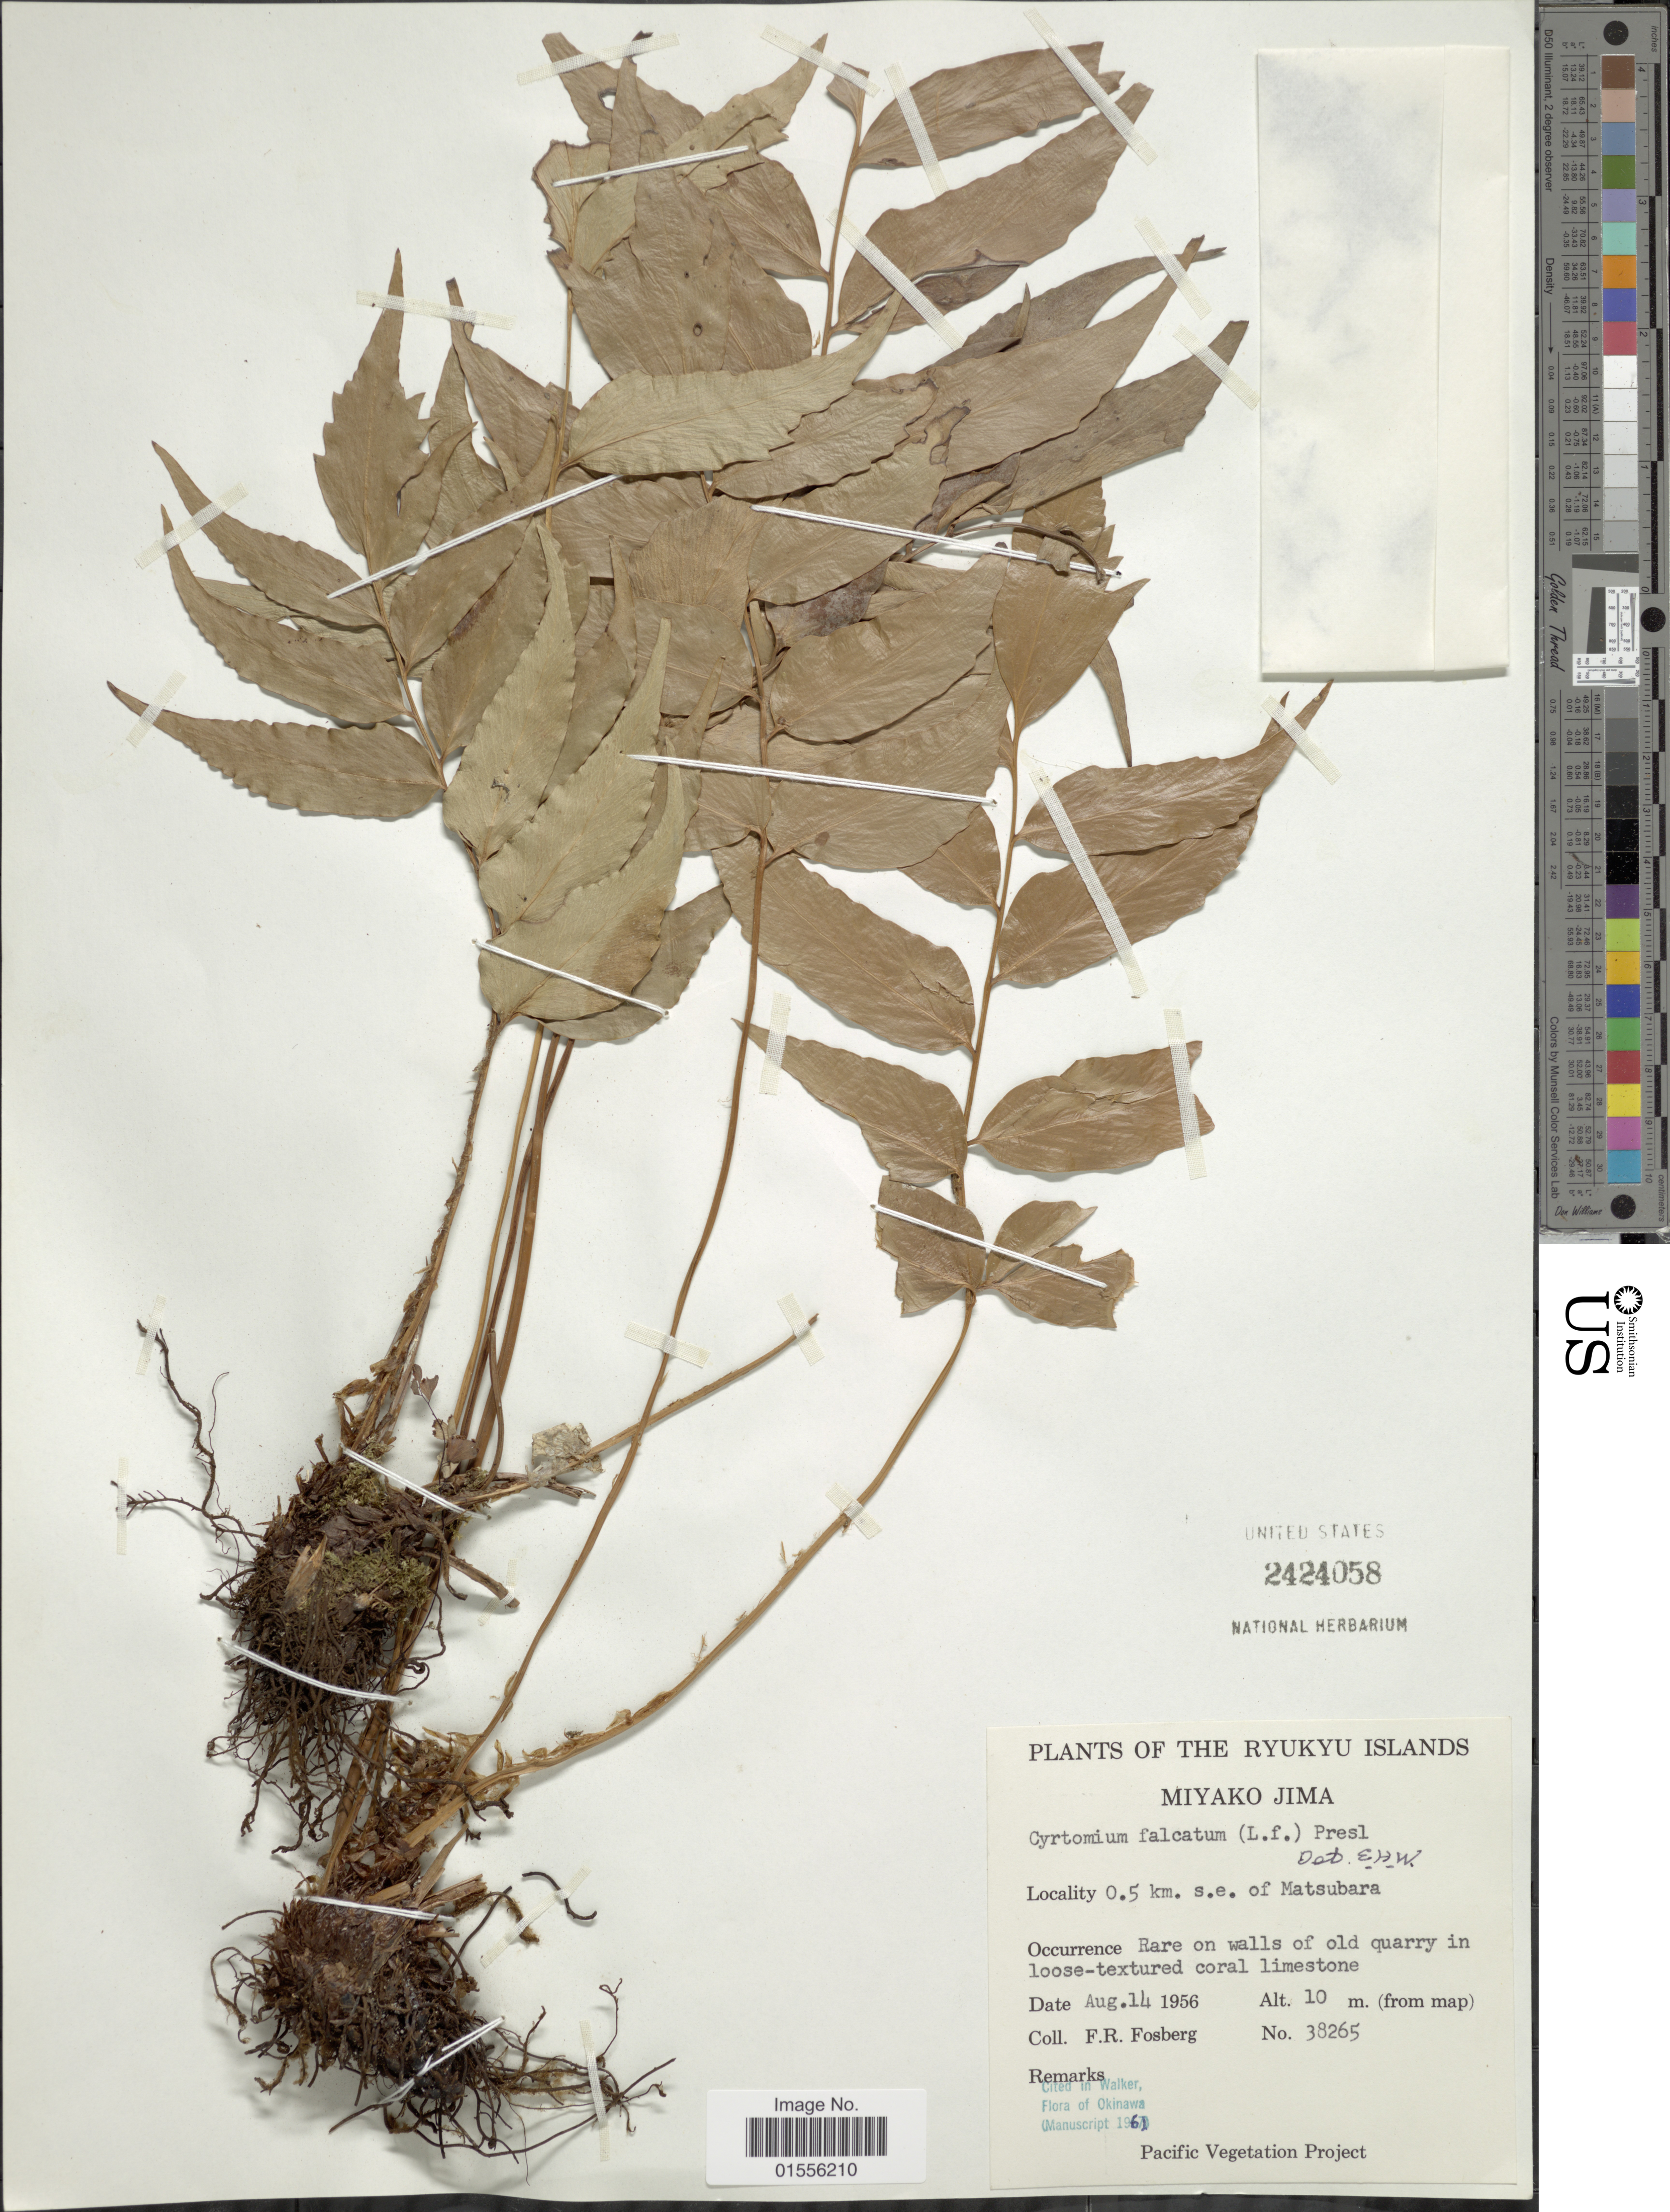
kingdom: Plantae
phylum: Tracheophyta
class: Polypodiopsida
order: Polypodiales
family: Dryopteridaceae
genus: Cyrtomium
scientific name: Cyrtomium falcatum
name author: (L. f.) C. Presl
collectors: F. R. Fosberg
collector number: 38265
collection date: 1956-08-14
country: Japan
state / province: Okinawa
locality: The Ryukyu Islands, 0.5 km, s.e. of Matsubara, Miyako Jima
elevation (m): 10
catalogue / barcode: US 2424058